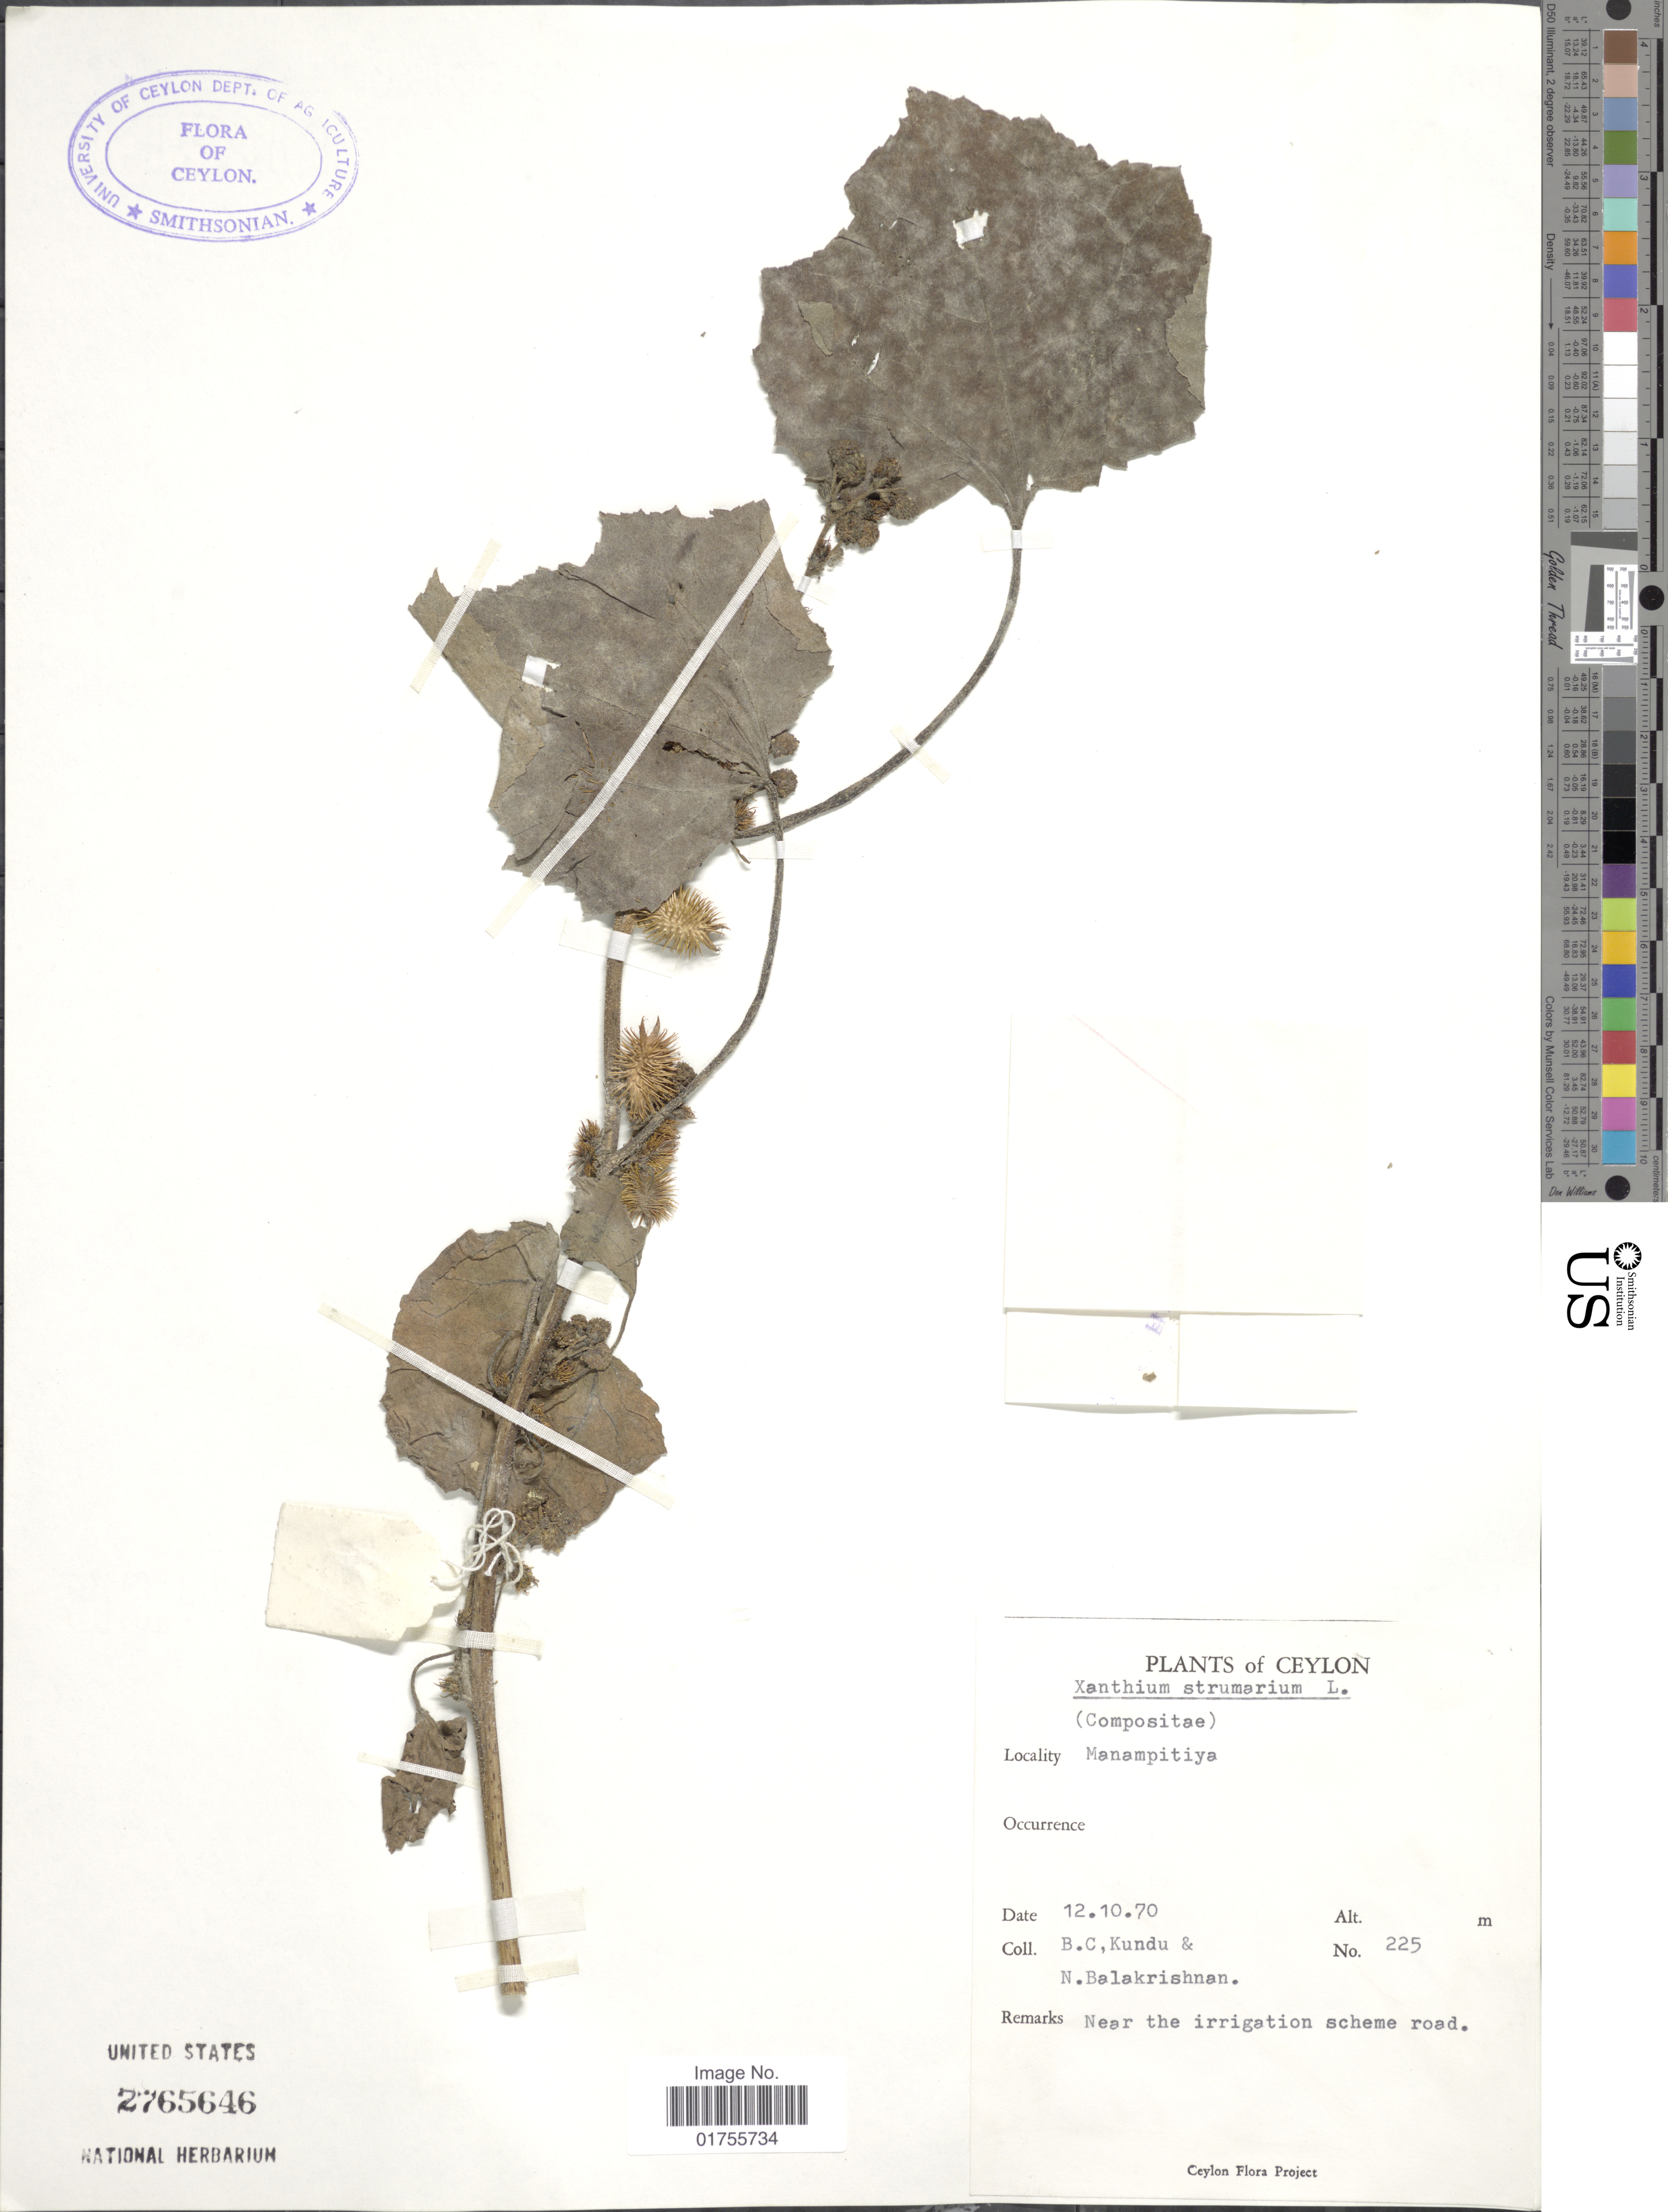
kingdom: Plantae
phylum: Tracheophyta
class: Magnoliopsida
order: Asterales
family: Asteraceae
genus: Xanthium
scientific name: Xanthium strumarium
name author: L.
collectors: B. C. Kundu & N. Balakrishnan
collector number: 225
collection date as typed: Transcribed d/m/y: 12/10/70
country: Sri Lanka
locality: Ceylon, Manampitiya, Near the irrigation sheme road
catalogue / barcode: US 2765646